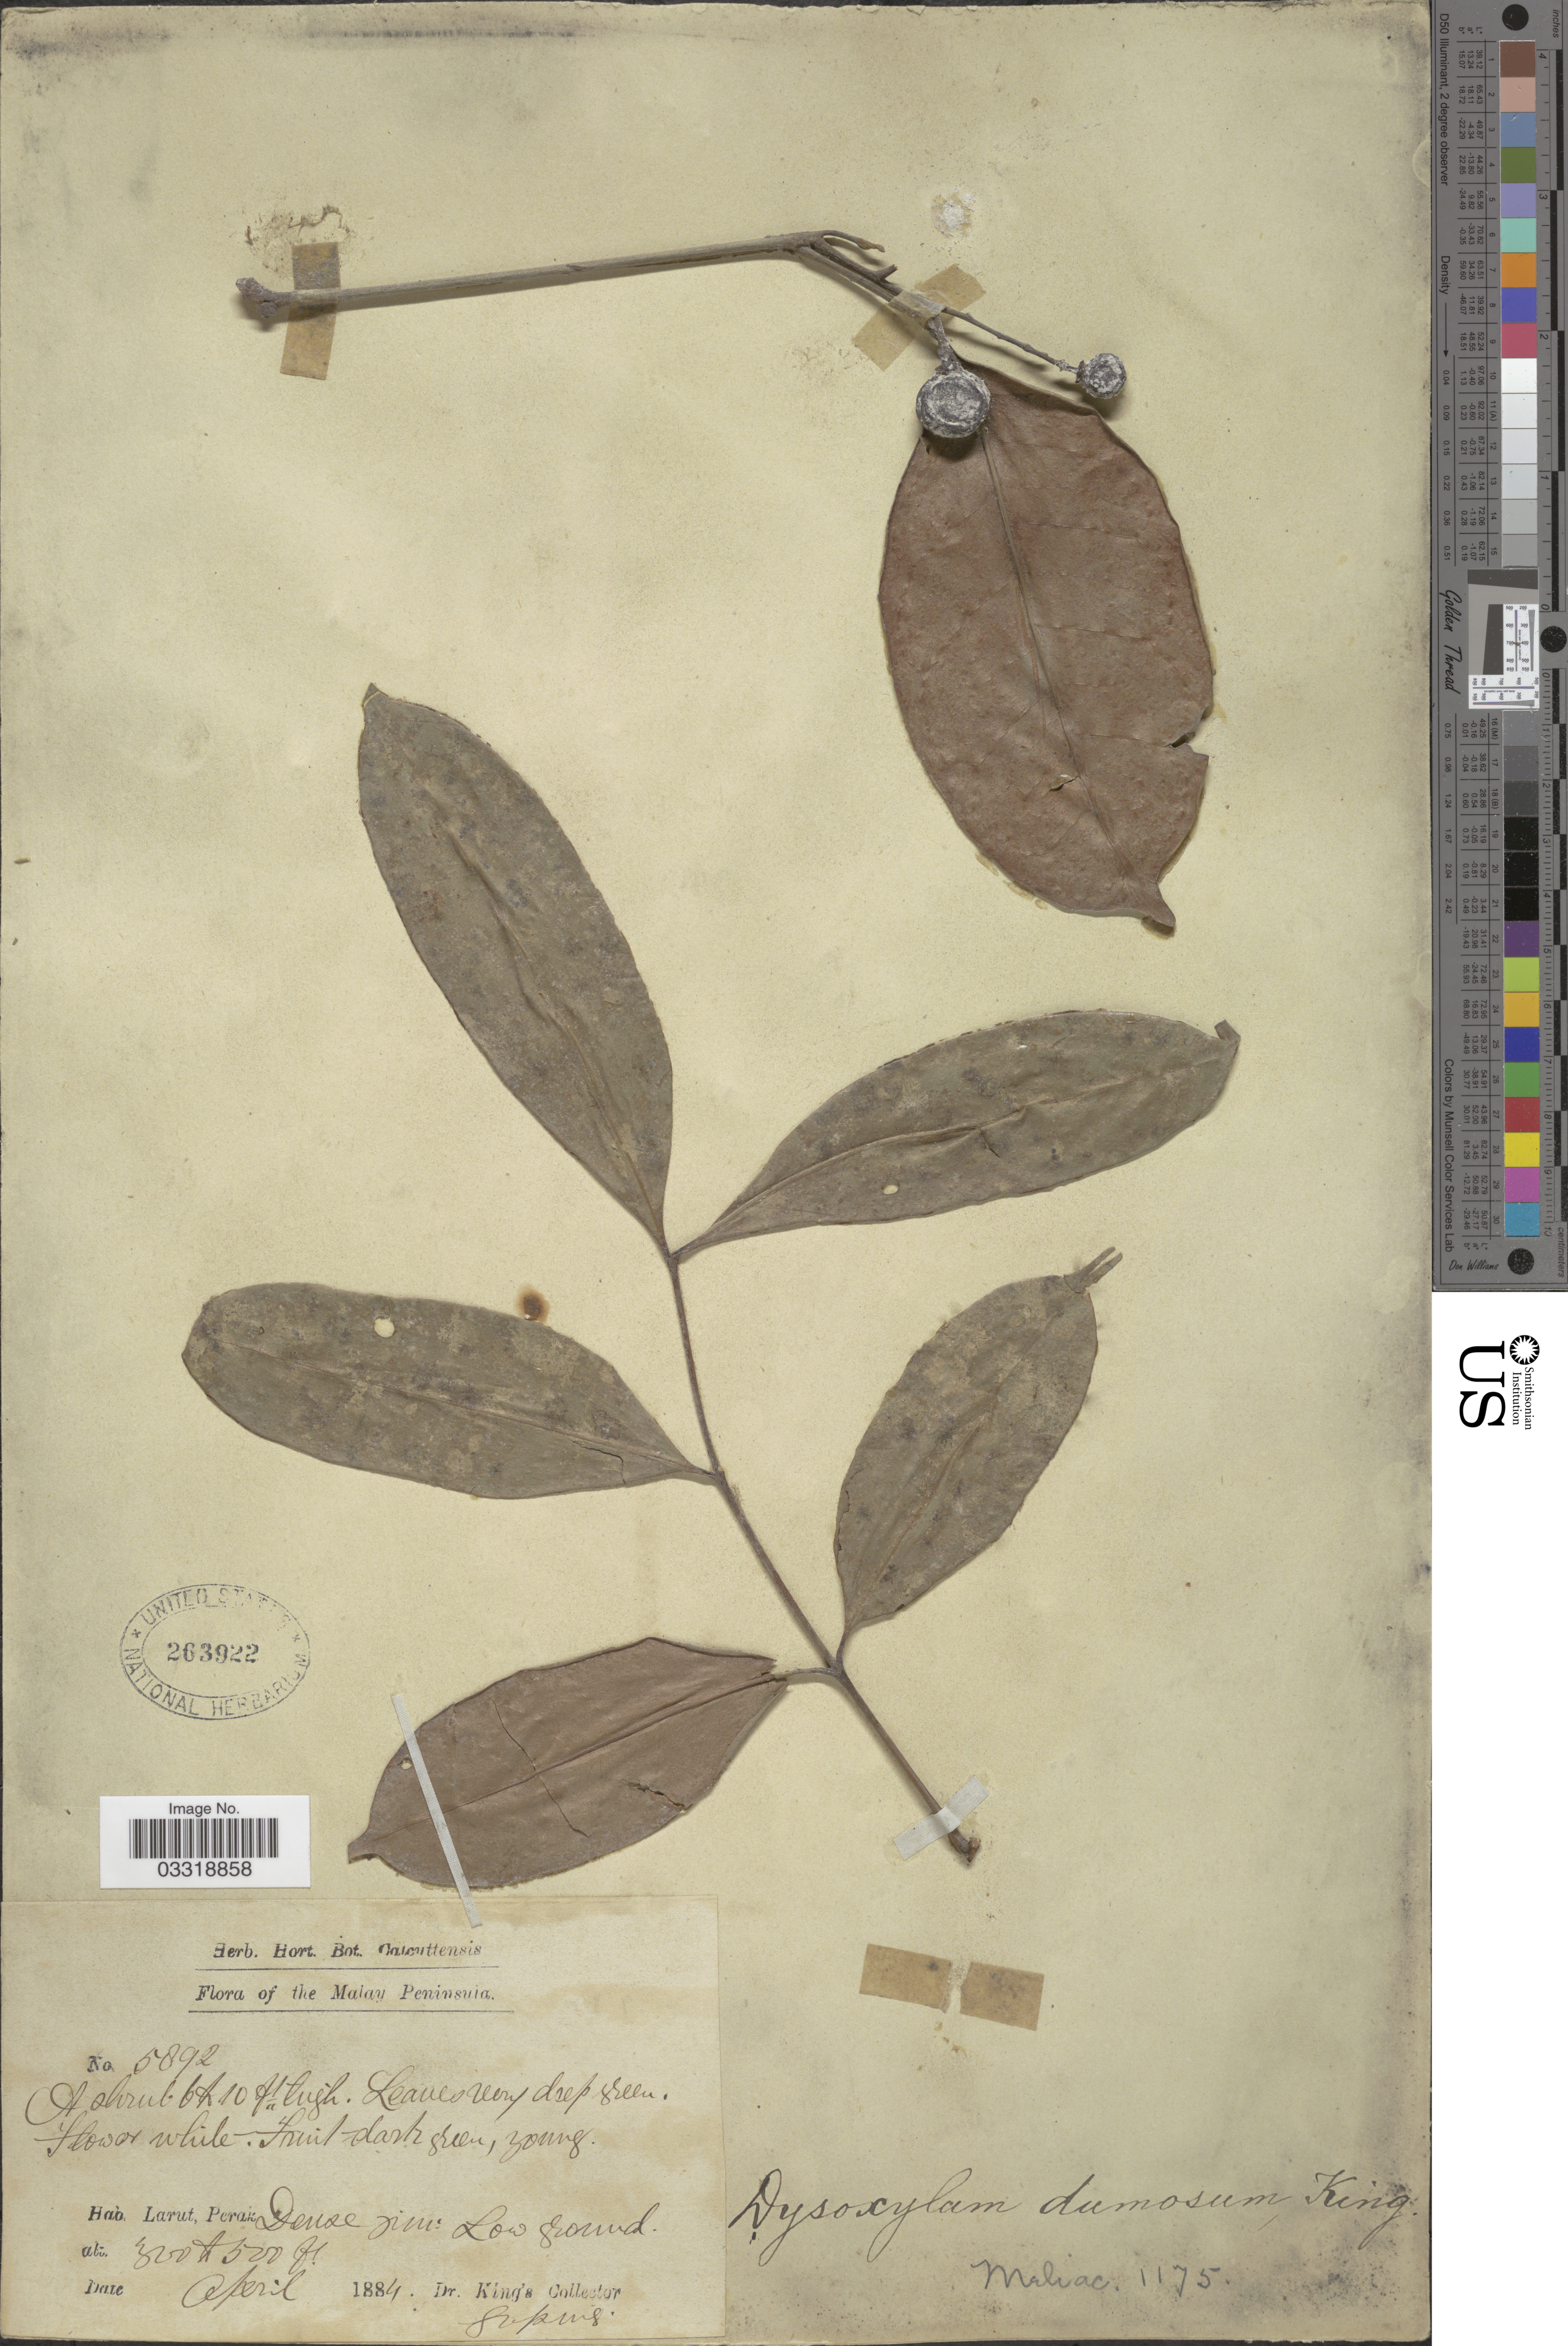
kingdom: Plantae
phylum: Tracheophyta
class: Magnoliopsida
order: Sapindales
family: Meliaceae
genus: Pseudocarapa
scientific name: Pseudocarapa dumosa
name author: (King) Holzmeyer & Mabb.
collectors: Dr. King's collector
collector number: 5892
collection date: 1884-04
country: Malaysia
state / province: Perak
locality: The Malay Peninsula. Larut.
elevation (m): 91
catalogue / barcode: US 263922